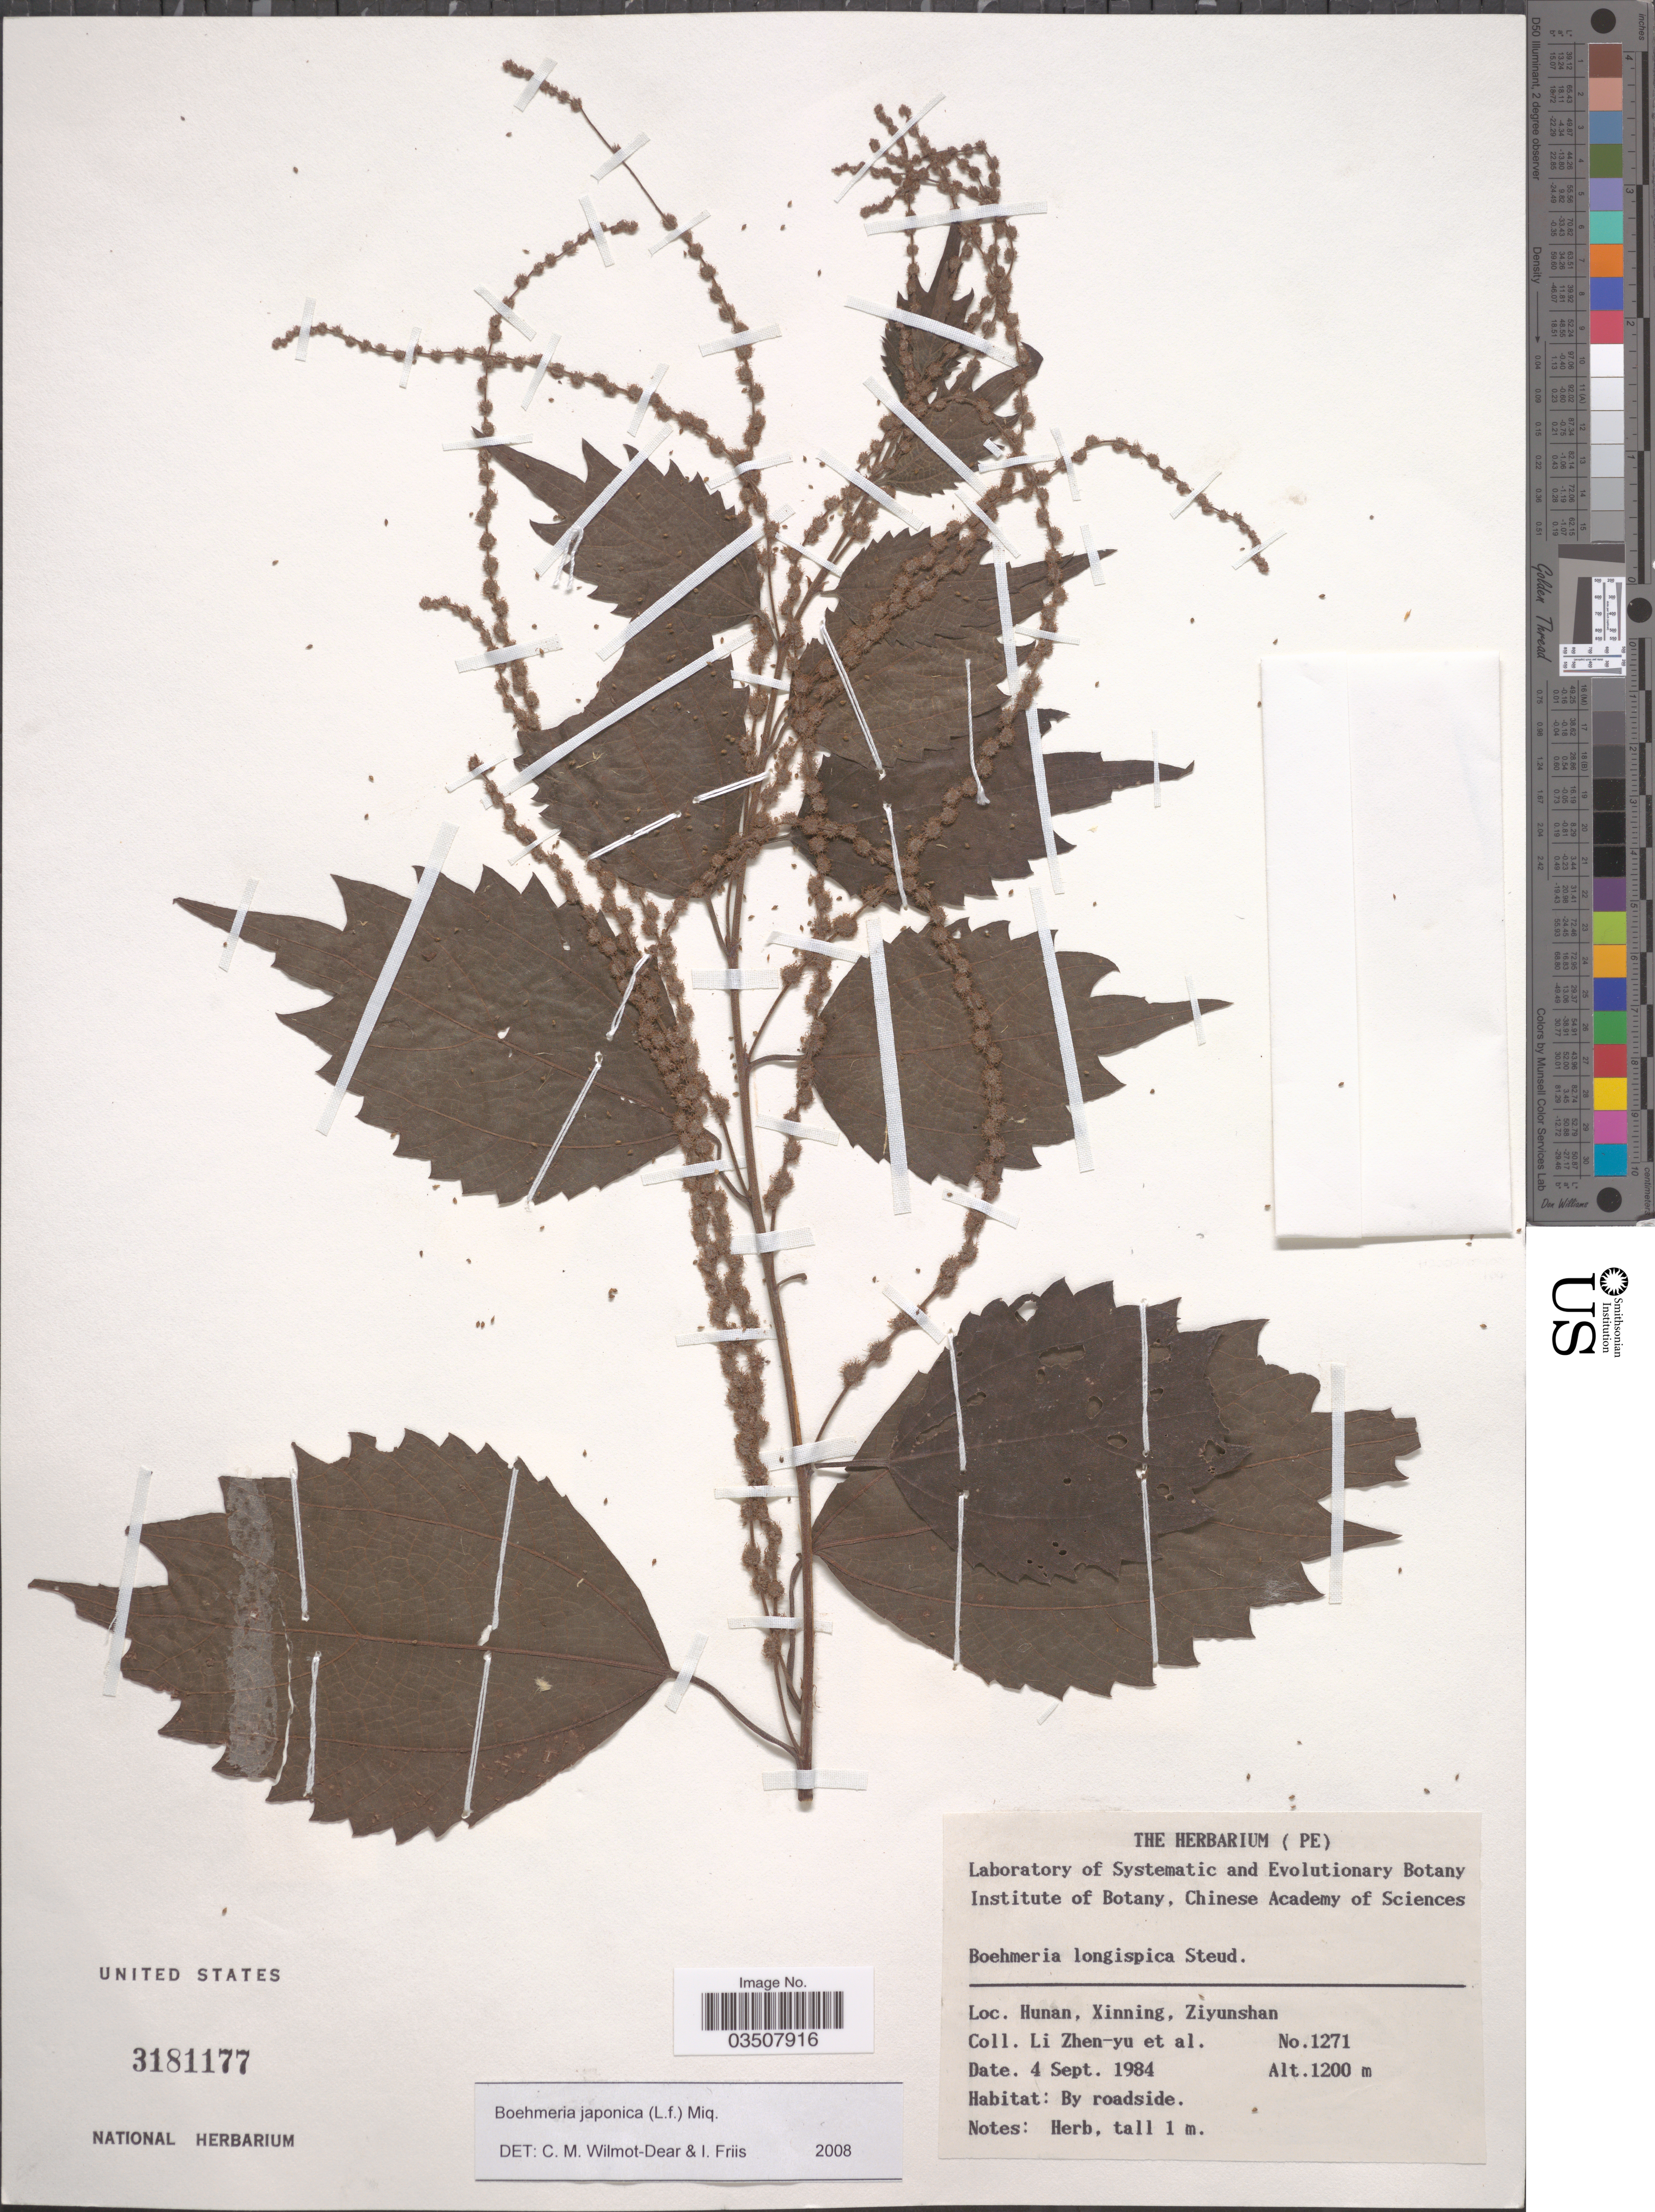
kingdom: Plantae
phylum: Tracheophyta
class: Magnoliopsida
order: Rosales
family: Urticaceae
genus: Boehmeria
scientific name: Boehmeria japonica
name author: (L. f.) Miq.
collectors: Z. Y. Li & et al.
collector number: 1271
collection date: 1984-09-04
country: China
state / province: Hunan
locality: Xinning, Ziyunshan.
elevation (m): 1200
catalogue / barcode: US 3181177